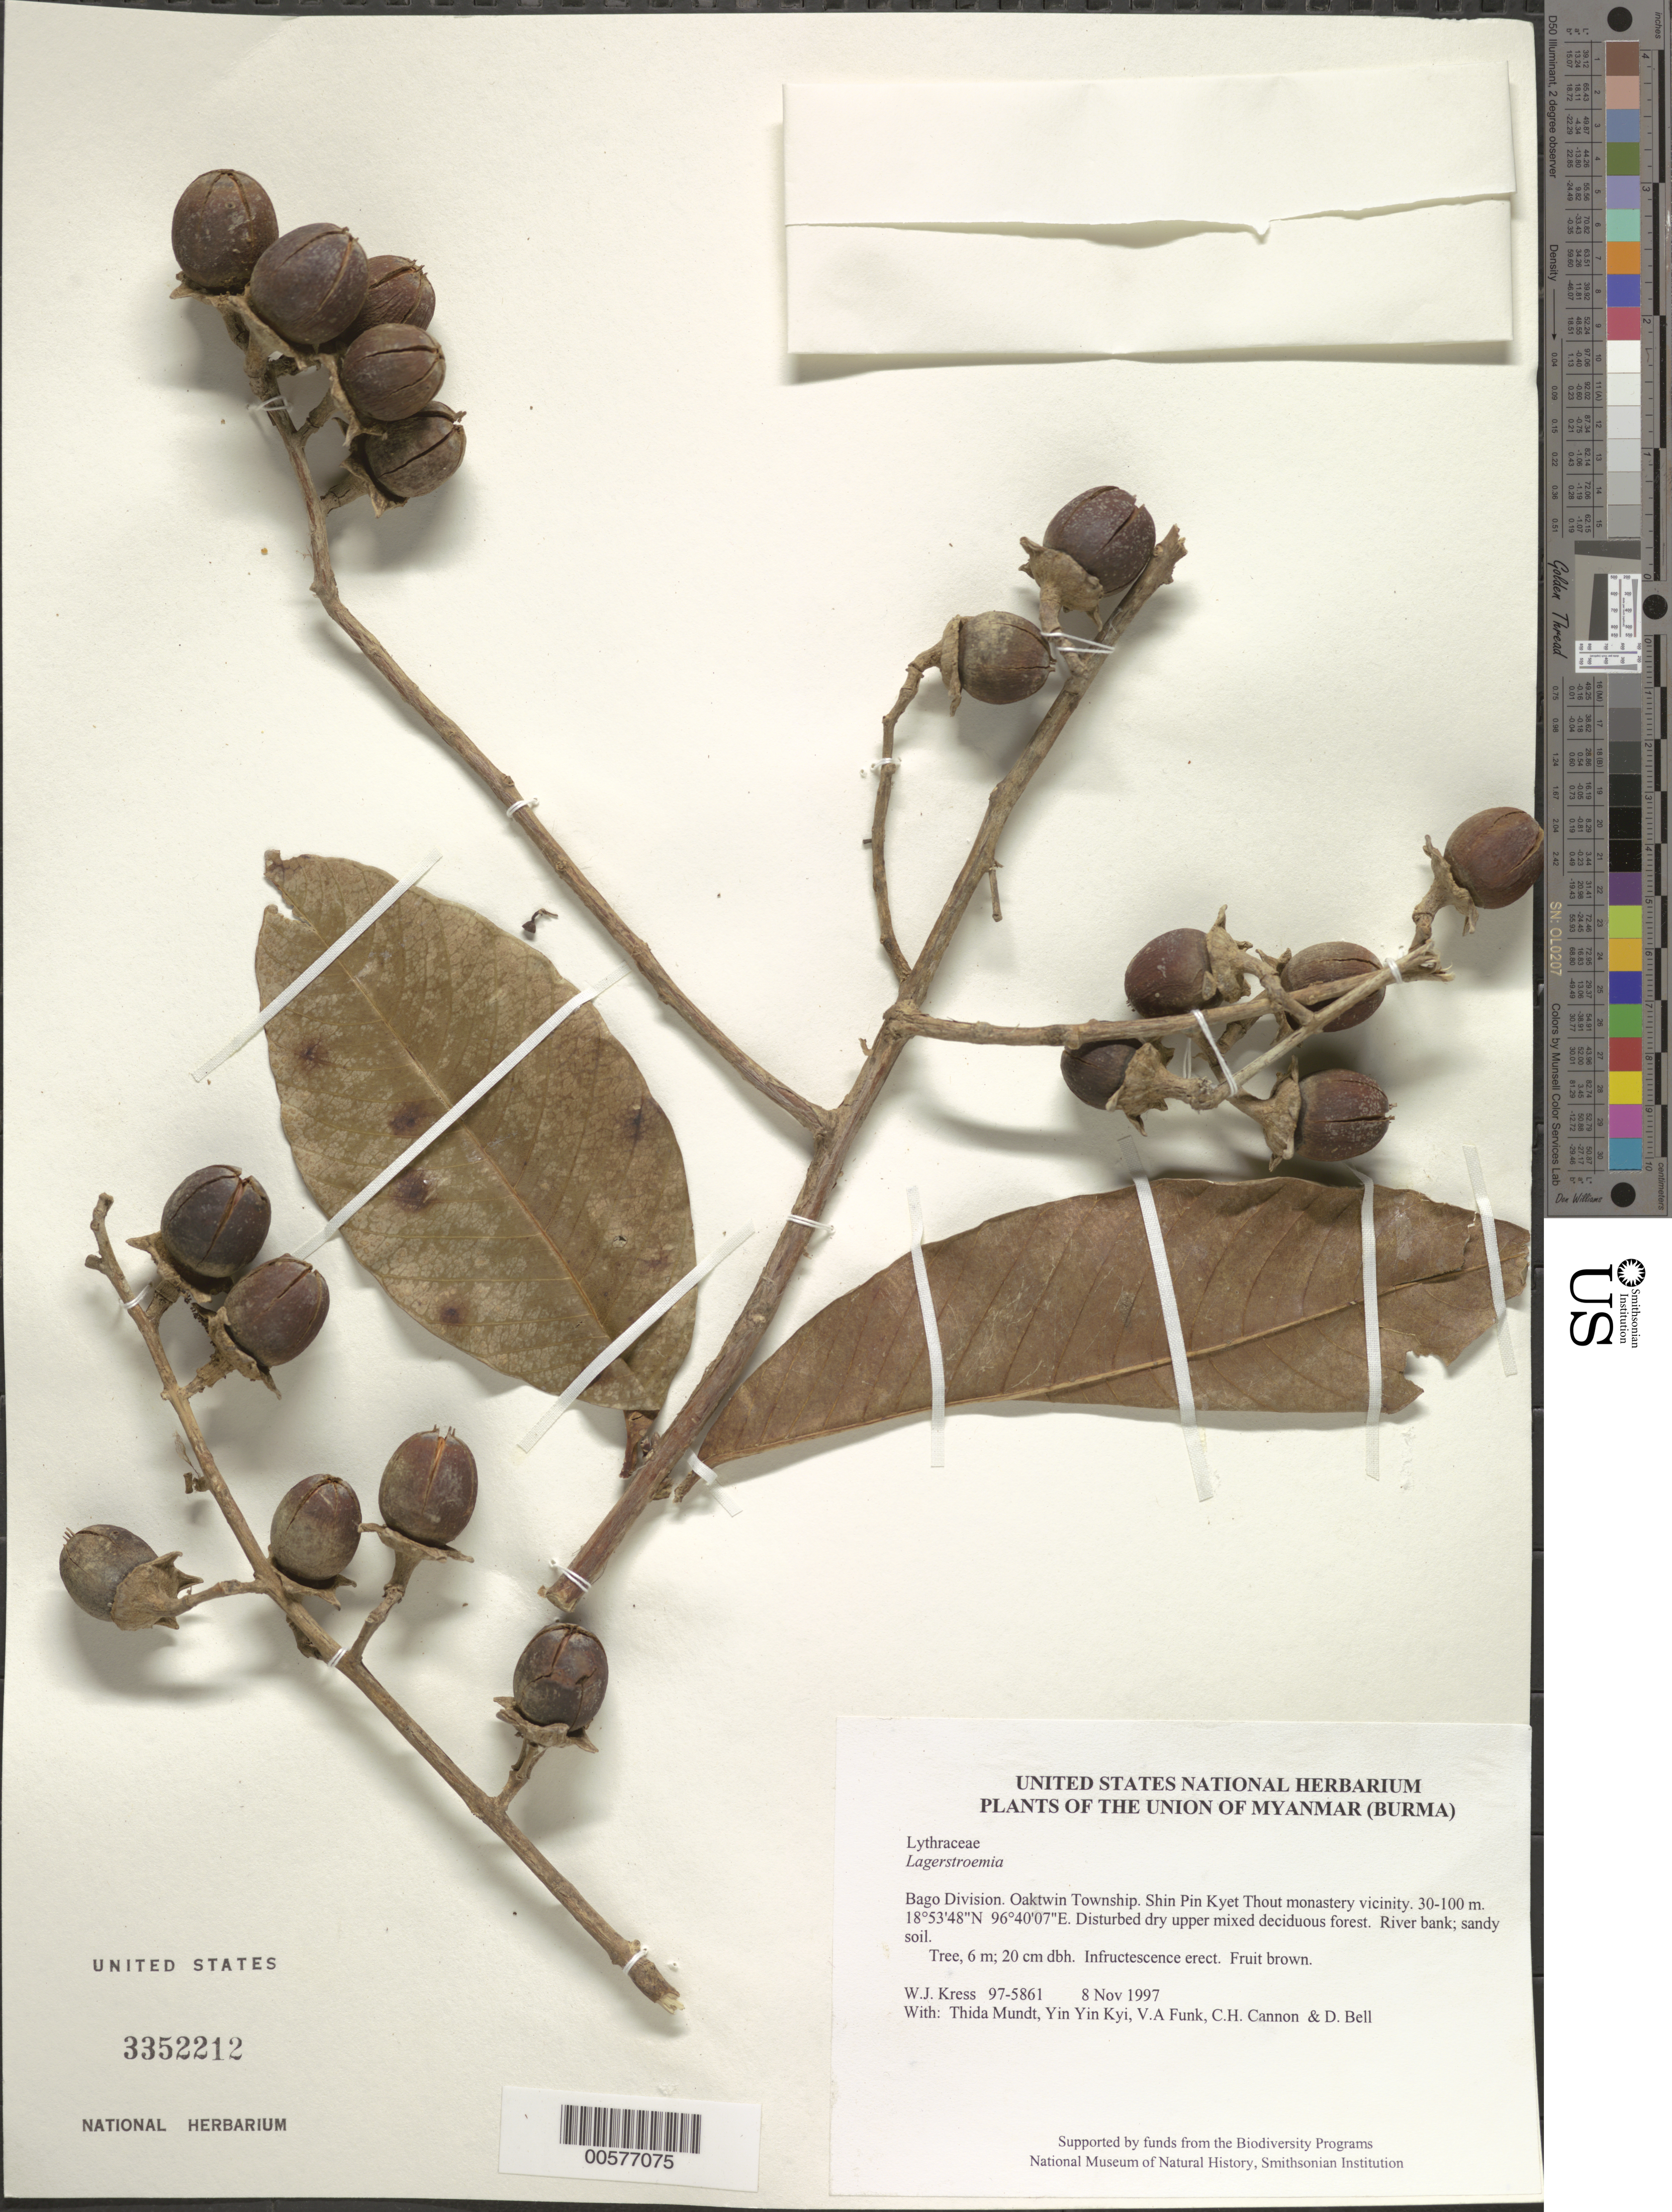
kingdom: Plantae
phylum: Tracheophyta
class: Magnoliopsida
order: Myrtales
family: Lythraceae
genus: Lagerstroemia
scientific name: Lagerstroemia sp.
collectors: W. J. Kress, T. Mundt, Yin Yin Kyi, V. Funk, C. H. Cannon & D. A. Bell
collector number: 97-5861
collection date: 1997-11-08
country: Myanmar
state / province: Bago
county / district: Oaktwin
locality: Shin Pin Kyet Thout monastery vicinity.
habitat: Disturbed dry upper mixed deciduous forest. River bank; sandy soil.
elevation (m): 30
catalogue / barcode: US 3352212